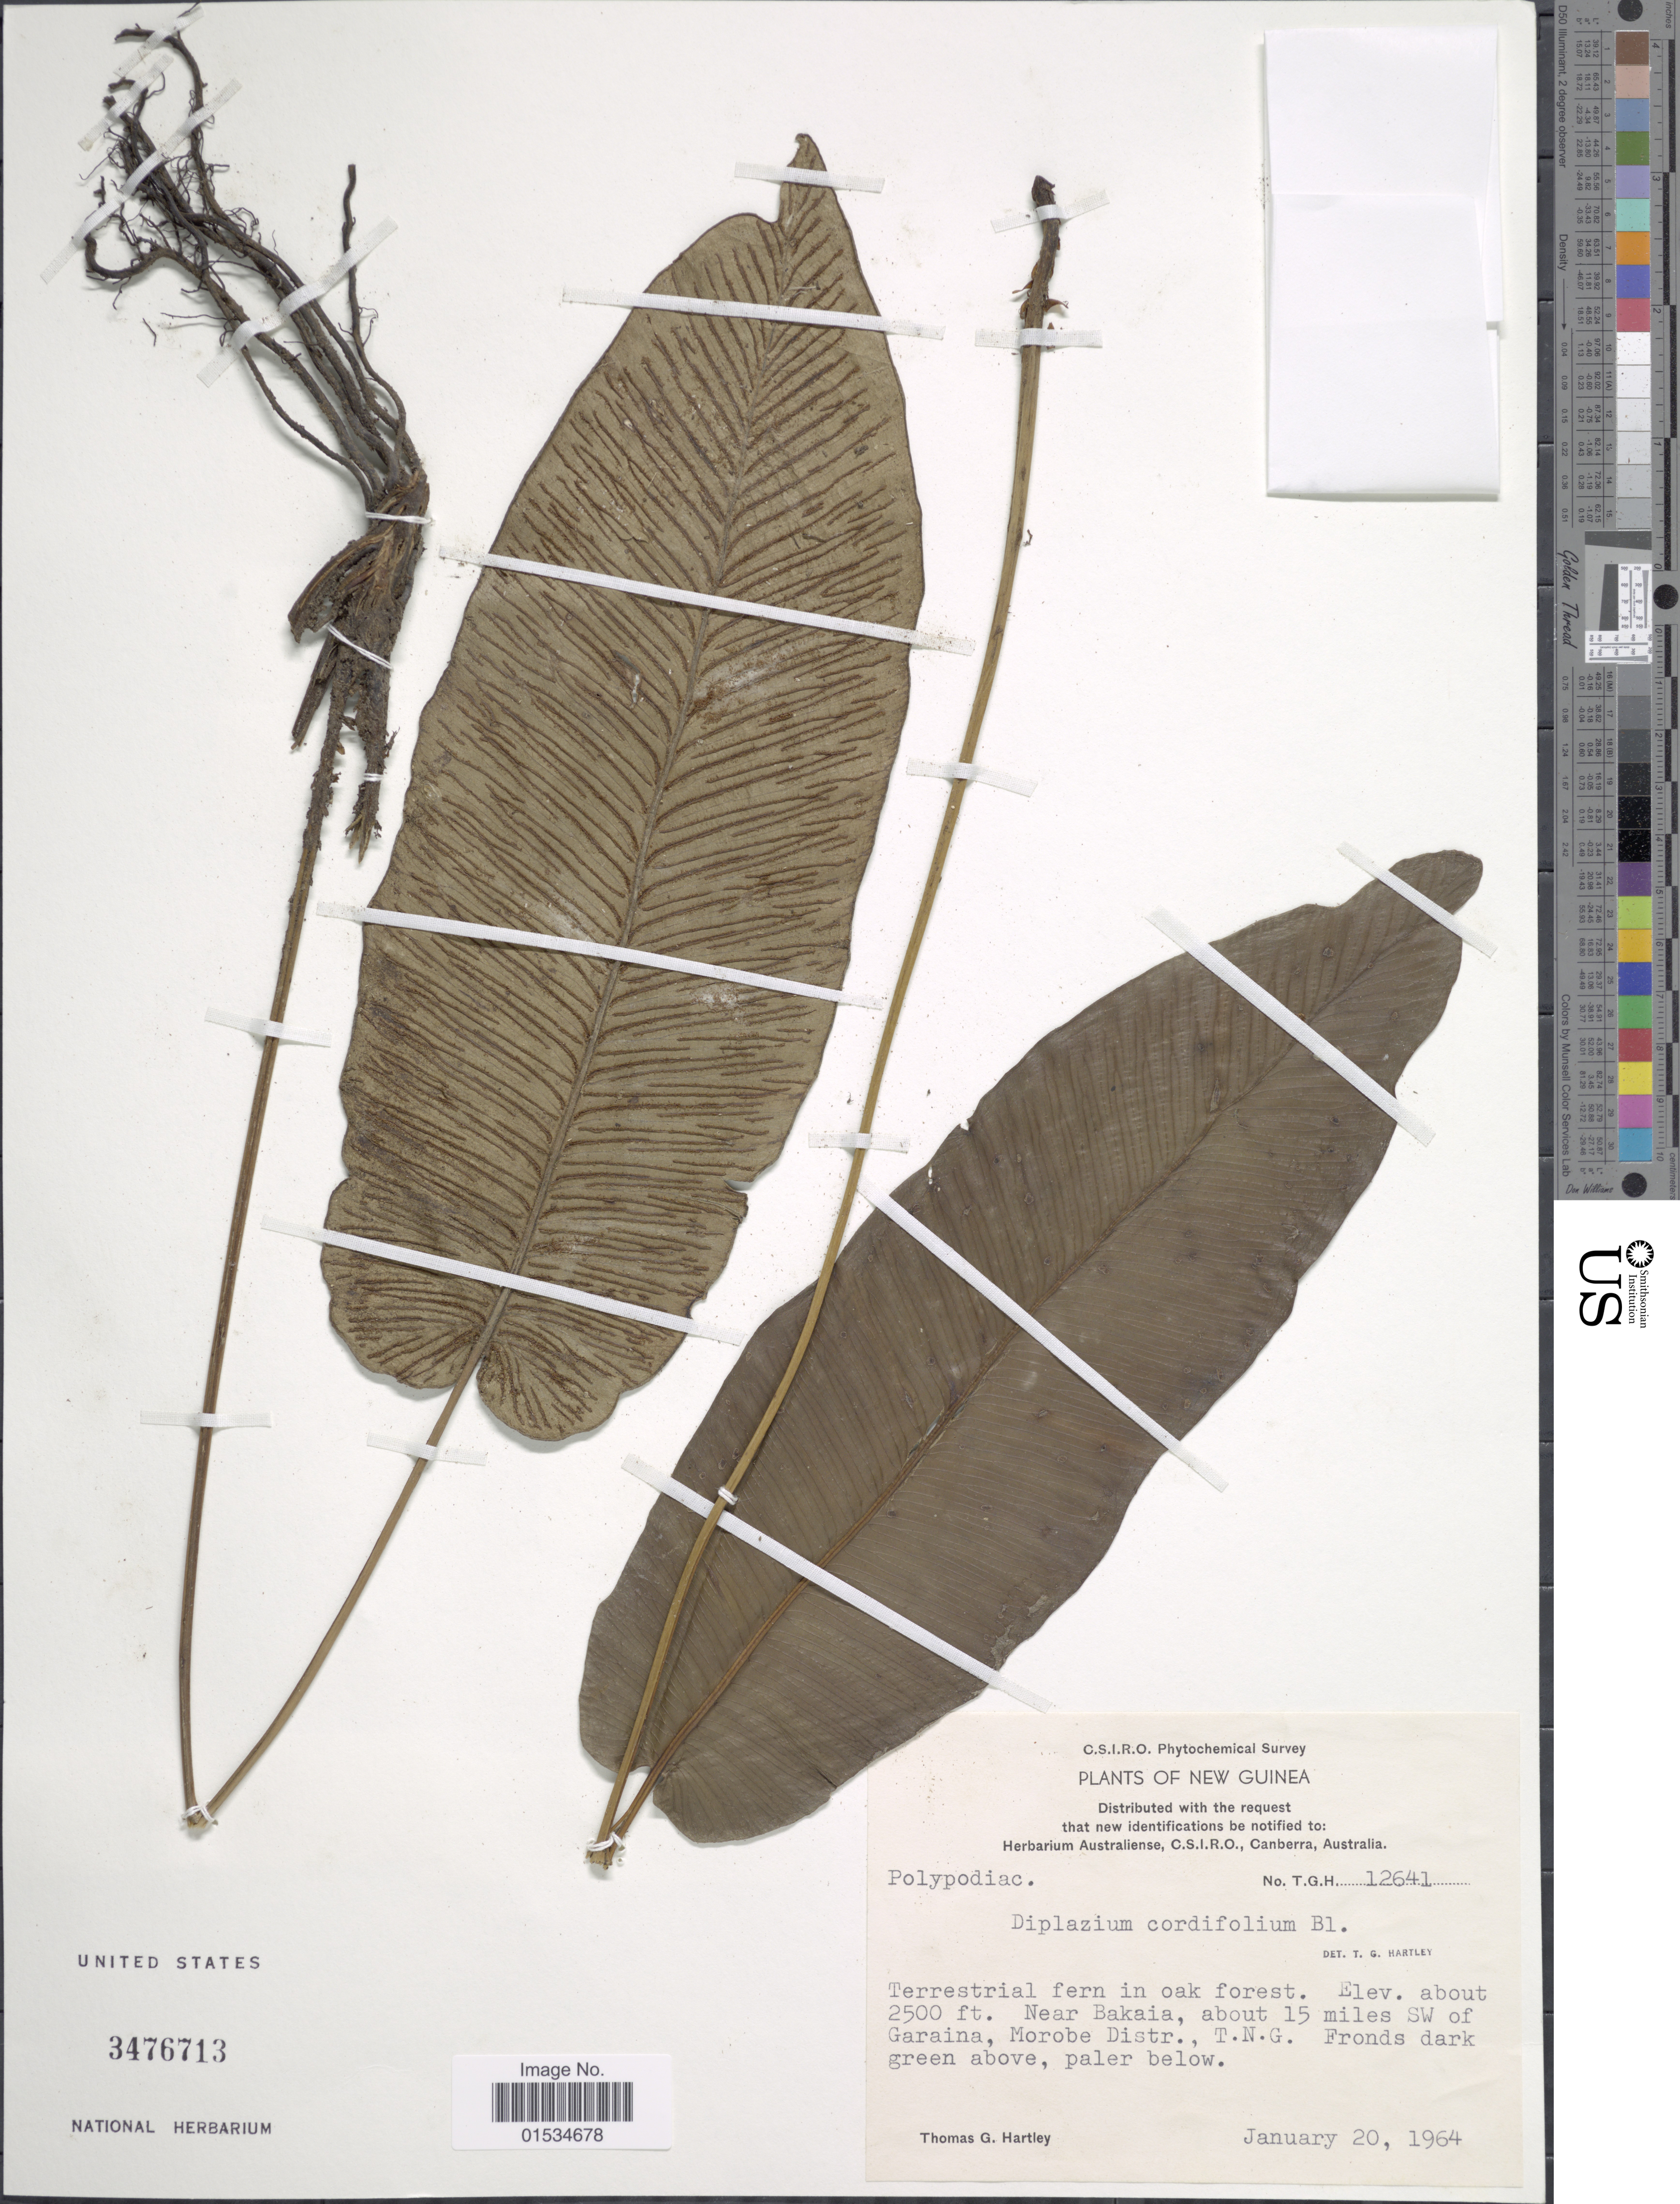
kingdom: Plantae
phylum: Tracheophyta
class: Polypodiopsida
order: Polypodiales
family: Athyriaceae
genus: Diplazium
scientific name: Diplazium cordifolium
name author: Blume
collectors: T. G. Hartley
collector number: T.G.H. 12641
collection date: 1964-01-20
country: Papua New Guinea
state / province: Morobe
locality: Near Bakaia, about 15 miles SW of Garaina, Moroboe District, T.N.G., Fronds dark green above, paler below, New Guinea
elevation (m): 762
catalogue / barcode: US 3476713